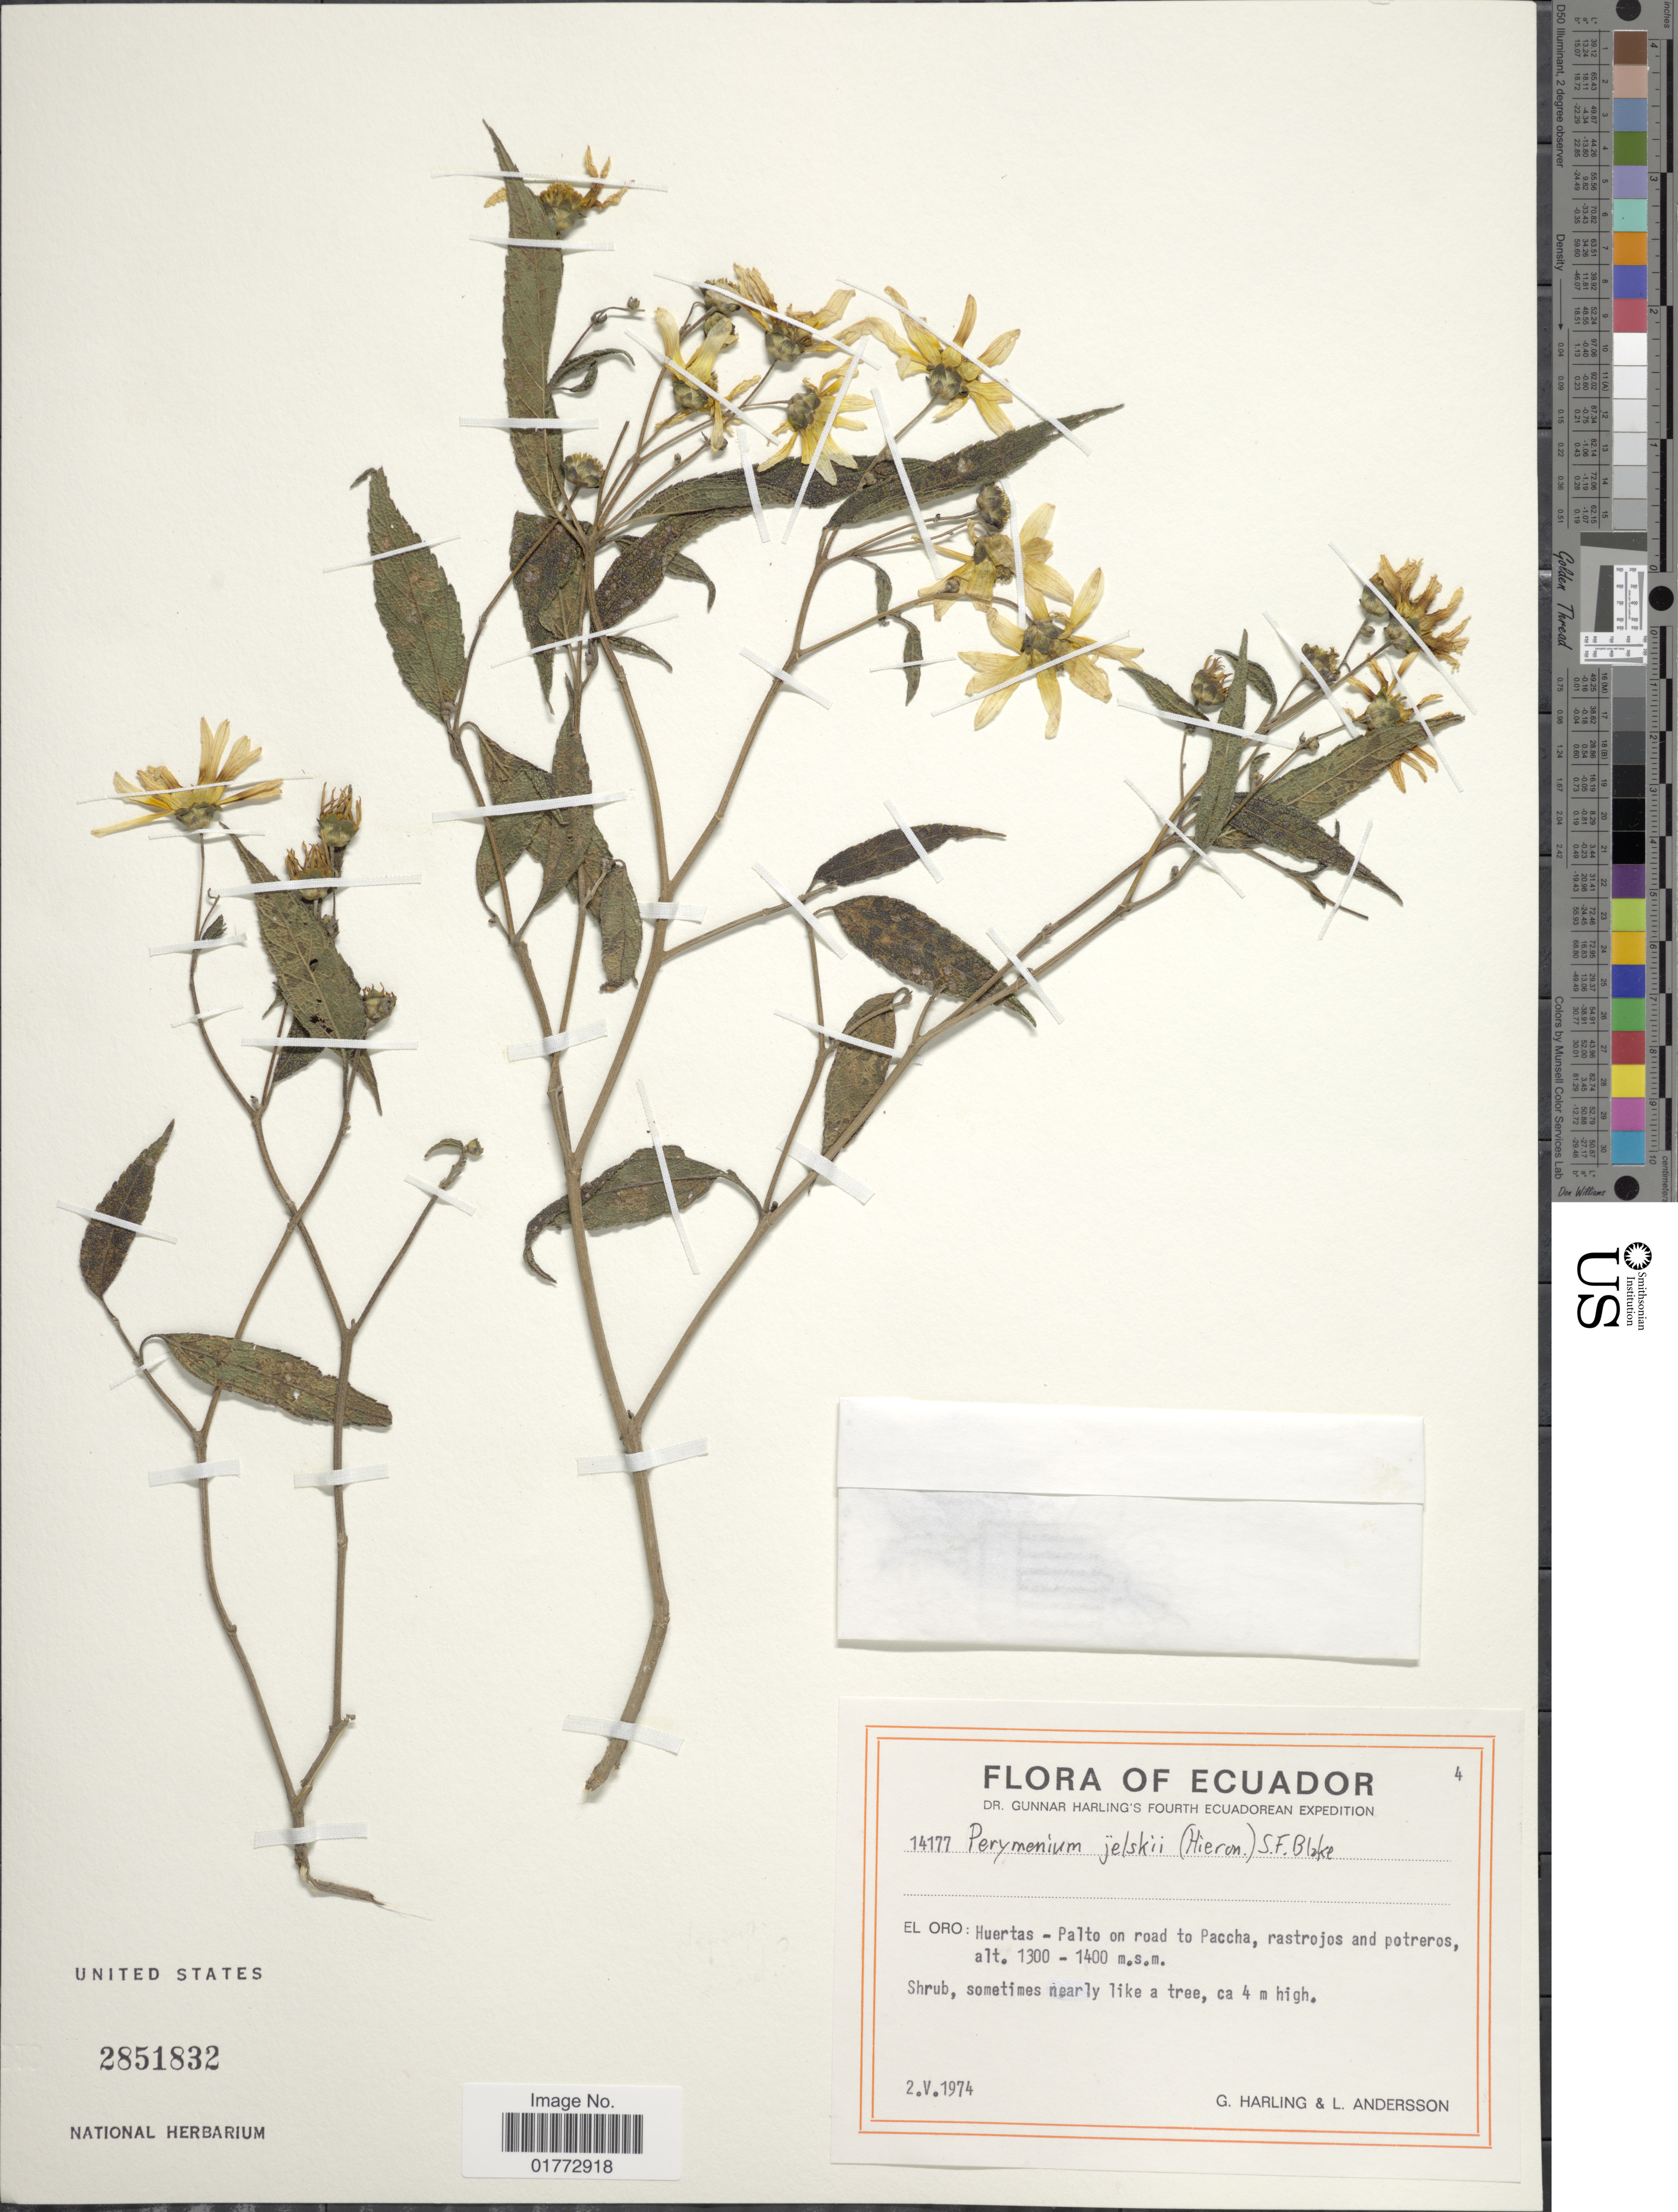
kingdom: Plantae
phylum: Tracheophyta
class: Magnoliopsida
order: Asterales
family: Asteraceae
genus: Perymenium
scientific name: Perymenium jelskii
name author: (Hieron.) S.F. Blake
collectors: G. Harling & L. Andersson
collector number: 14177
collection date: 1974-05-02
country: Ecuador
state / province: El Oro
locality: Huertas - Palto on road to Paccha, rastrojos and potreros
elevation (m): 1300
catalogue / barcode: US 2851832